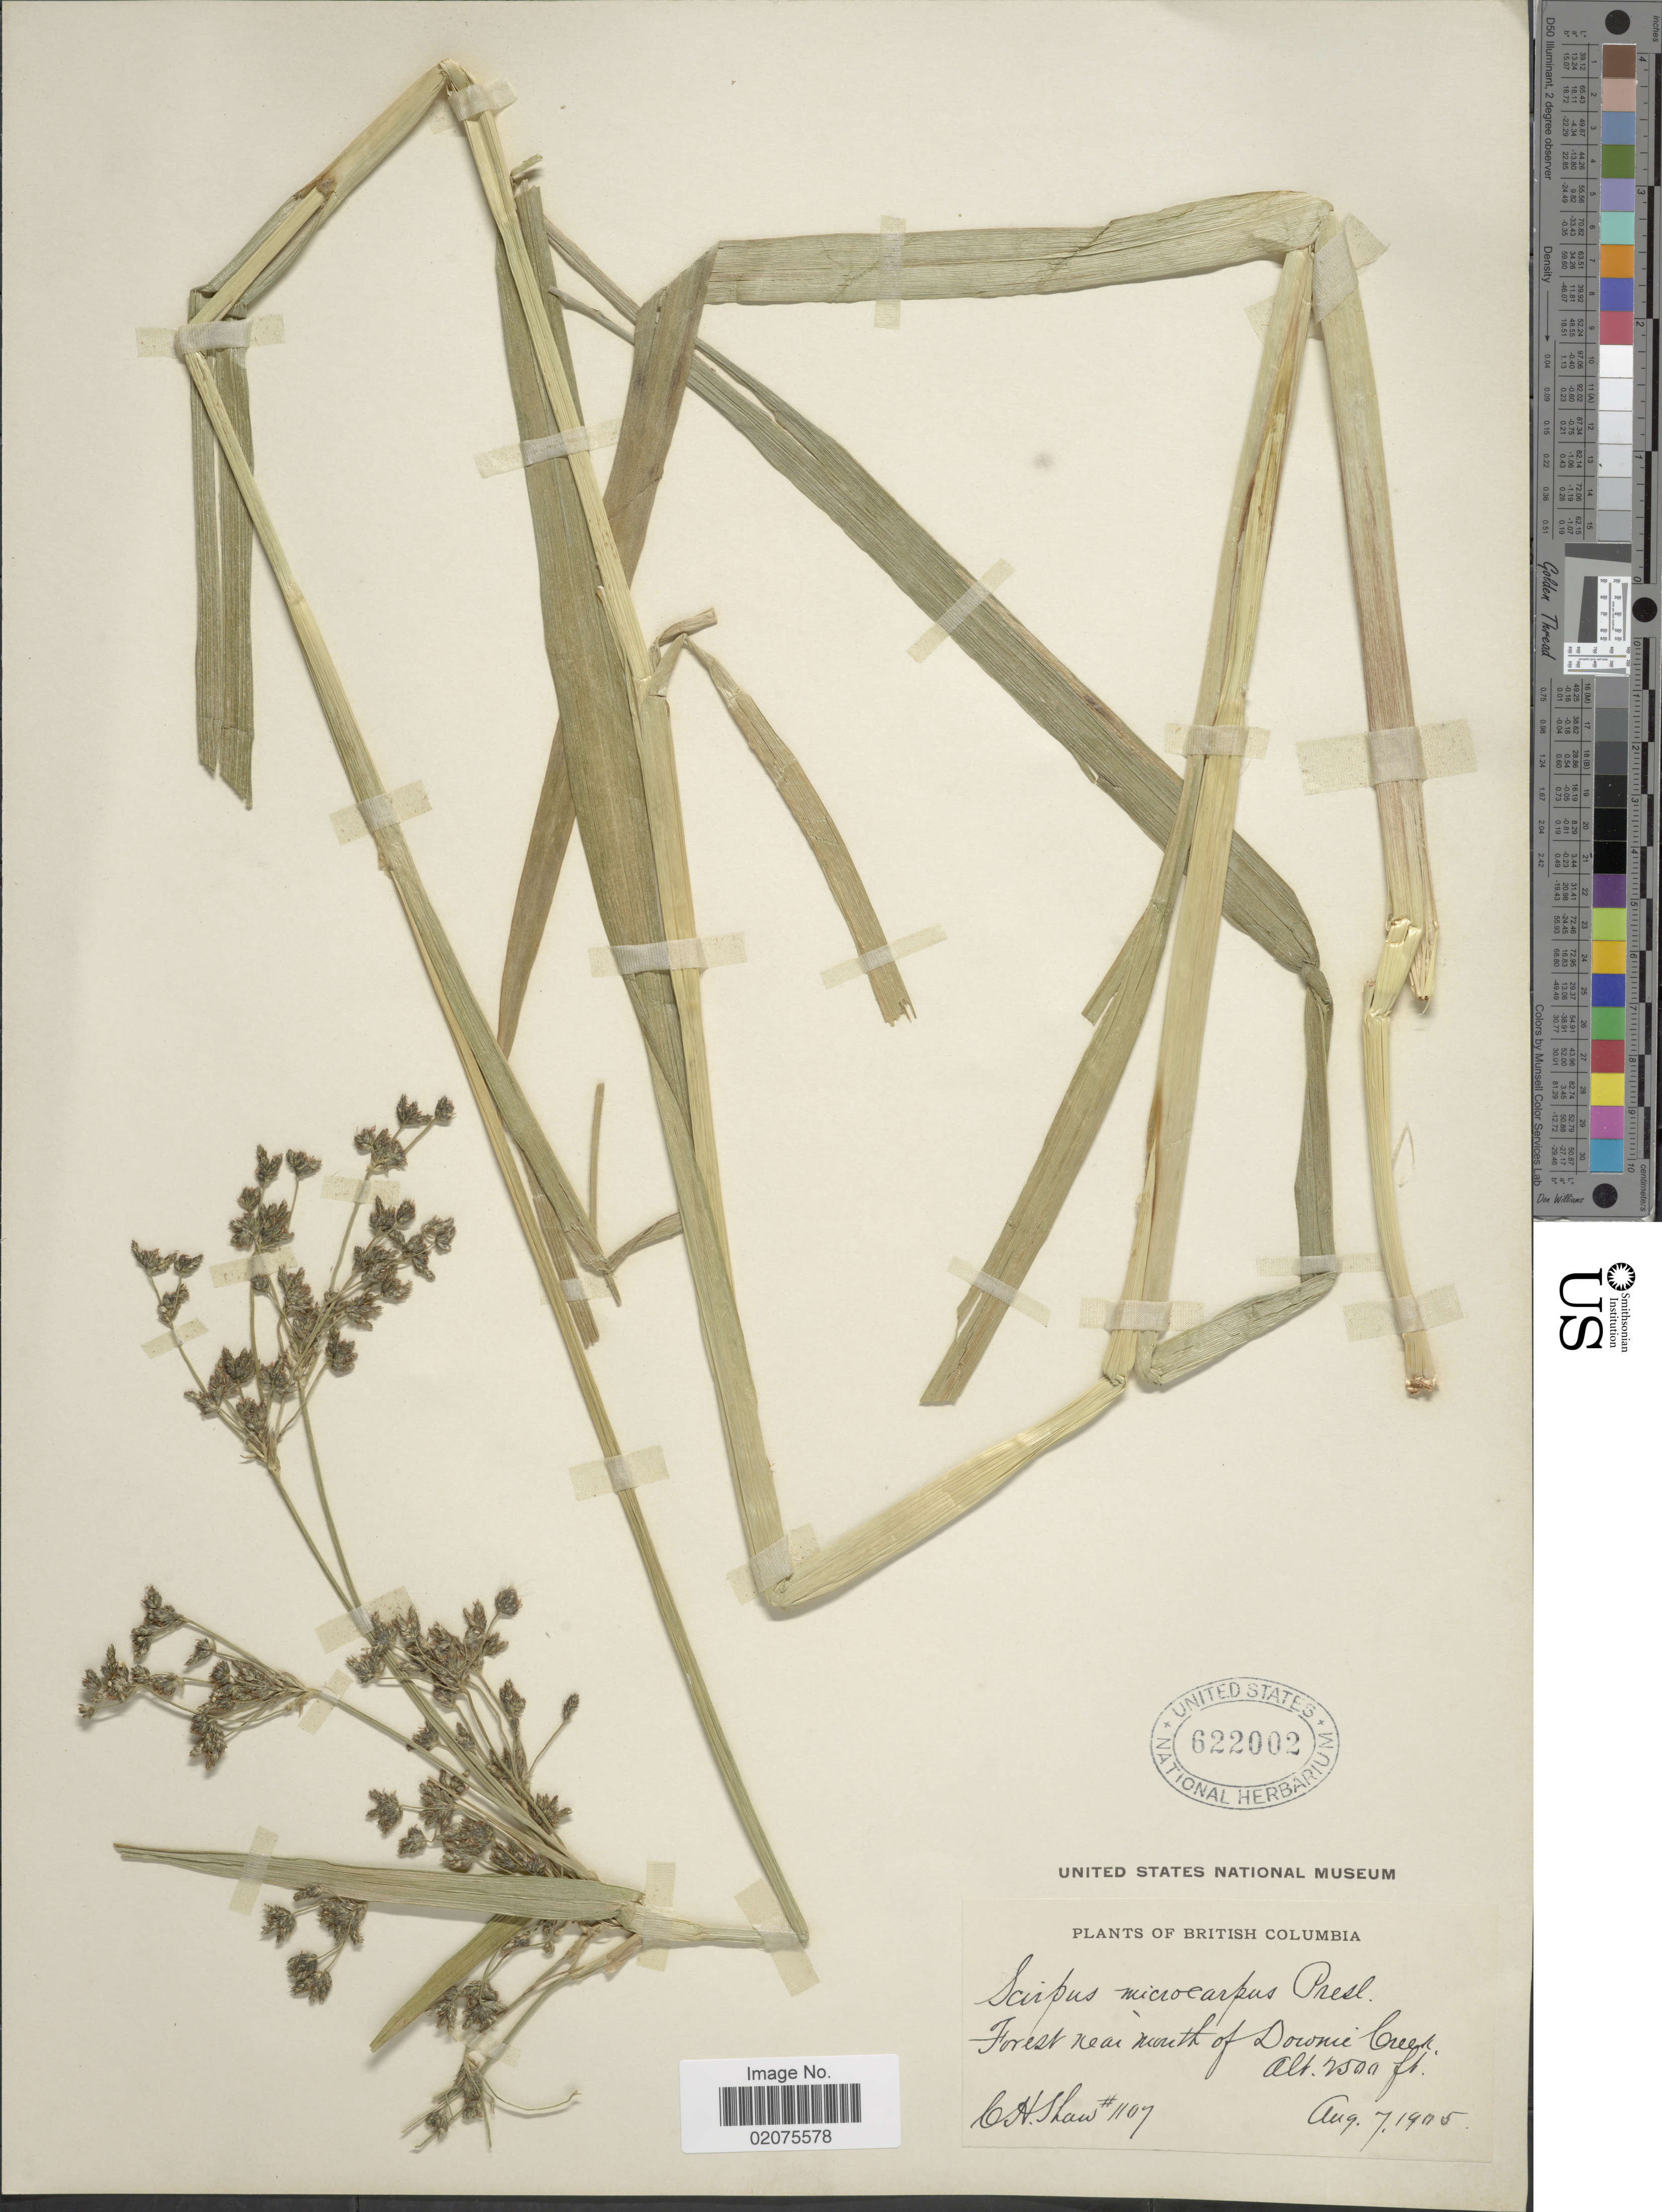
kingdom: Plantae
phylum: Tracheophyta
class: Liliopsida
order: Poales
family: Cyperaceae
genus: Scirpus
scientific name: Scirpus microcarpus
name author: J. Presl & C. Presl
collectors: C. H. Shaw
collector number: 1107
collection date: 1905-08-07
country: Canada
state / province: British Columbia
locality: Forest near mouth of Downie Creek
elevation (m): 762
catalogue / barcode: US 655002